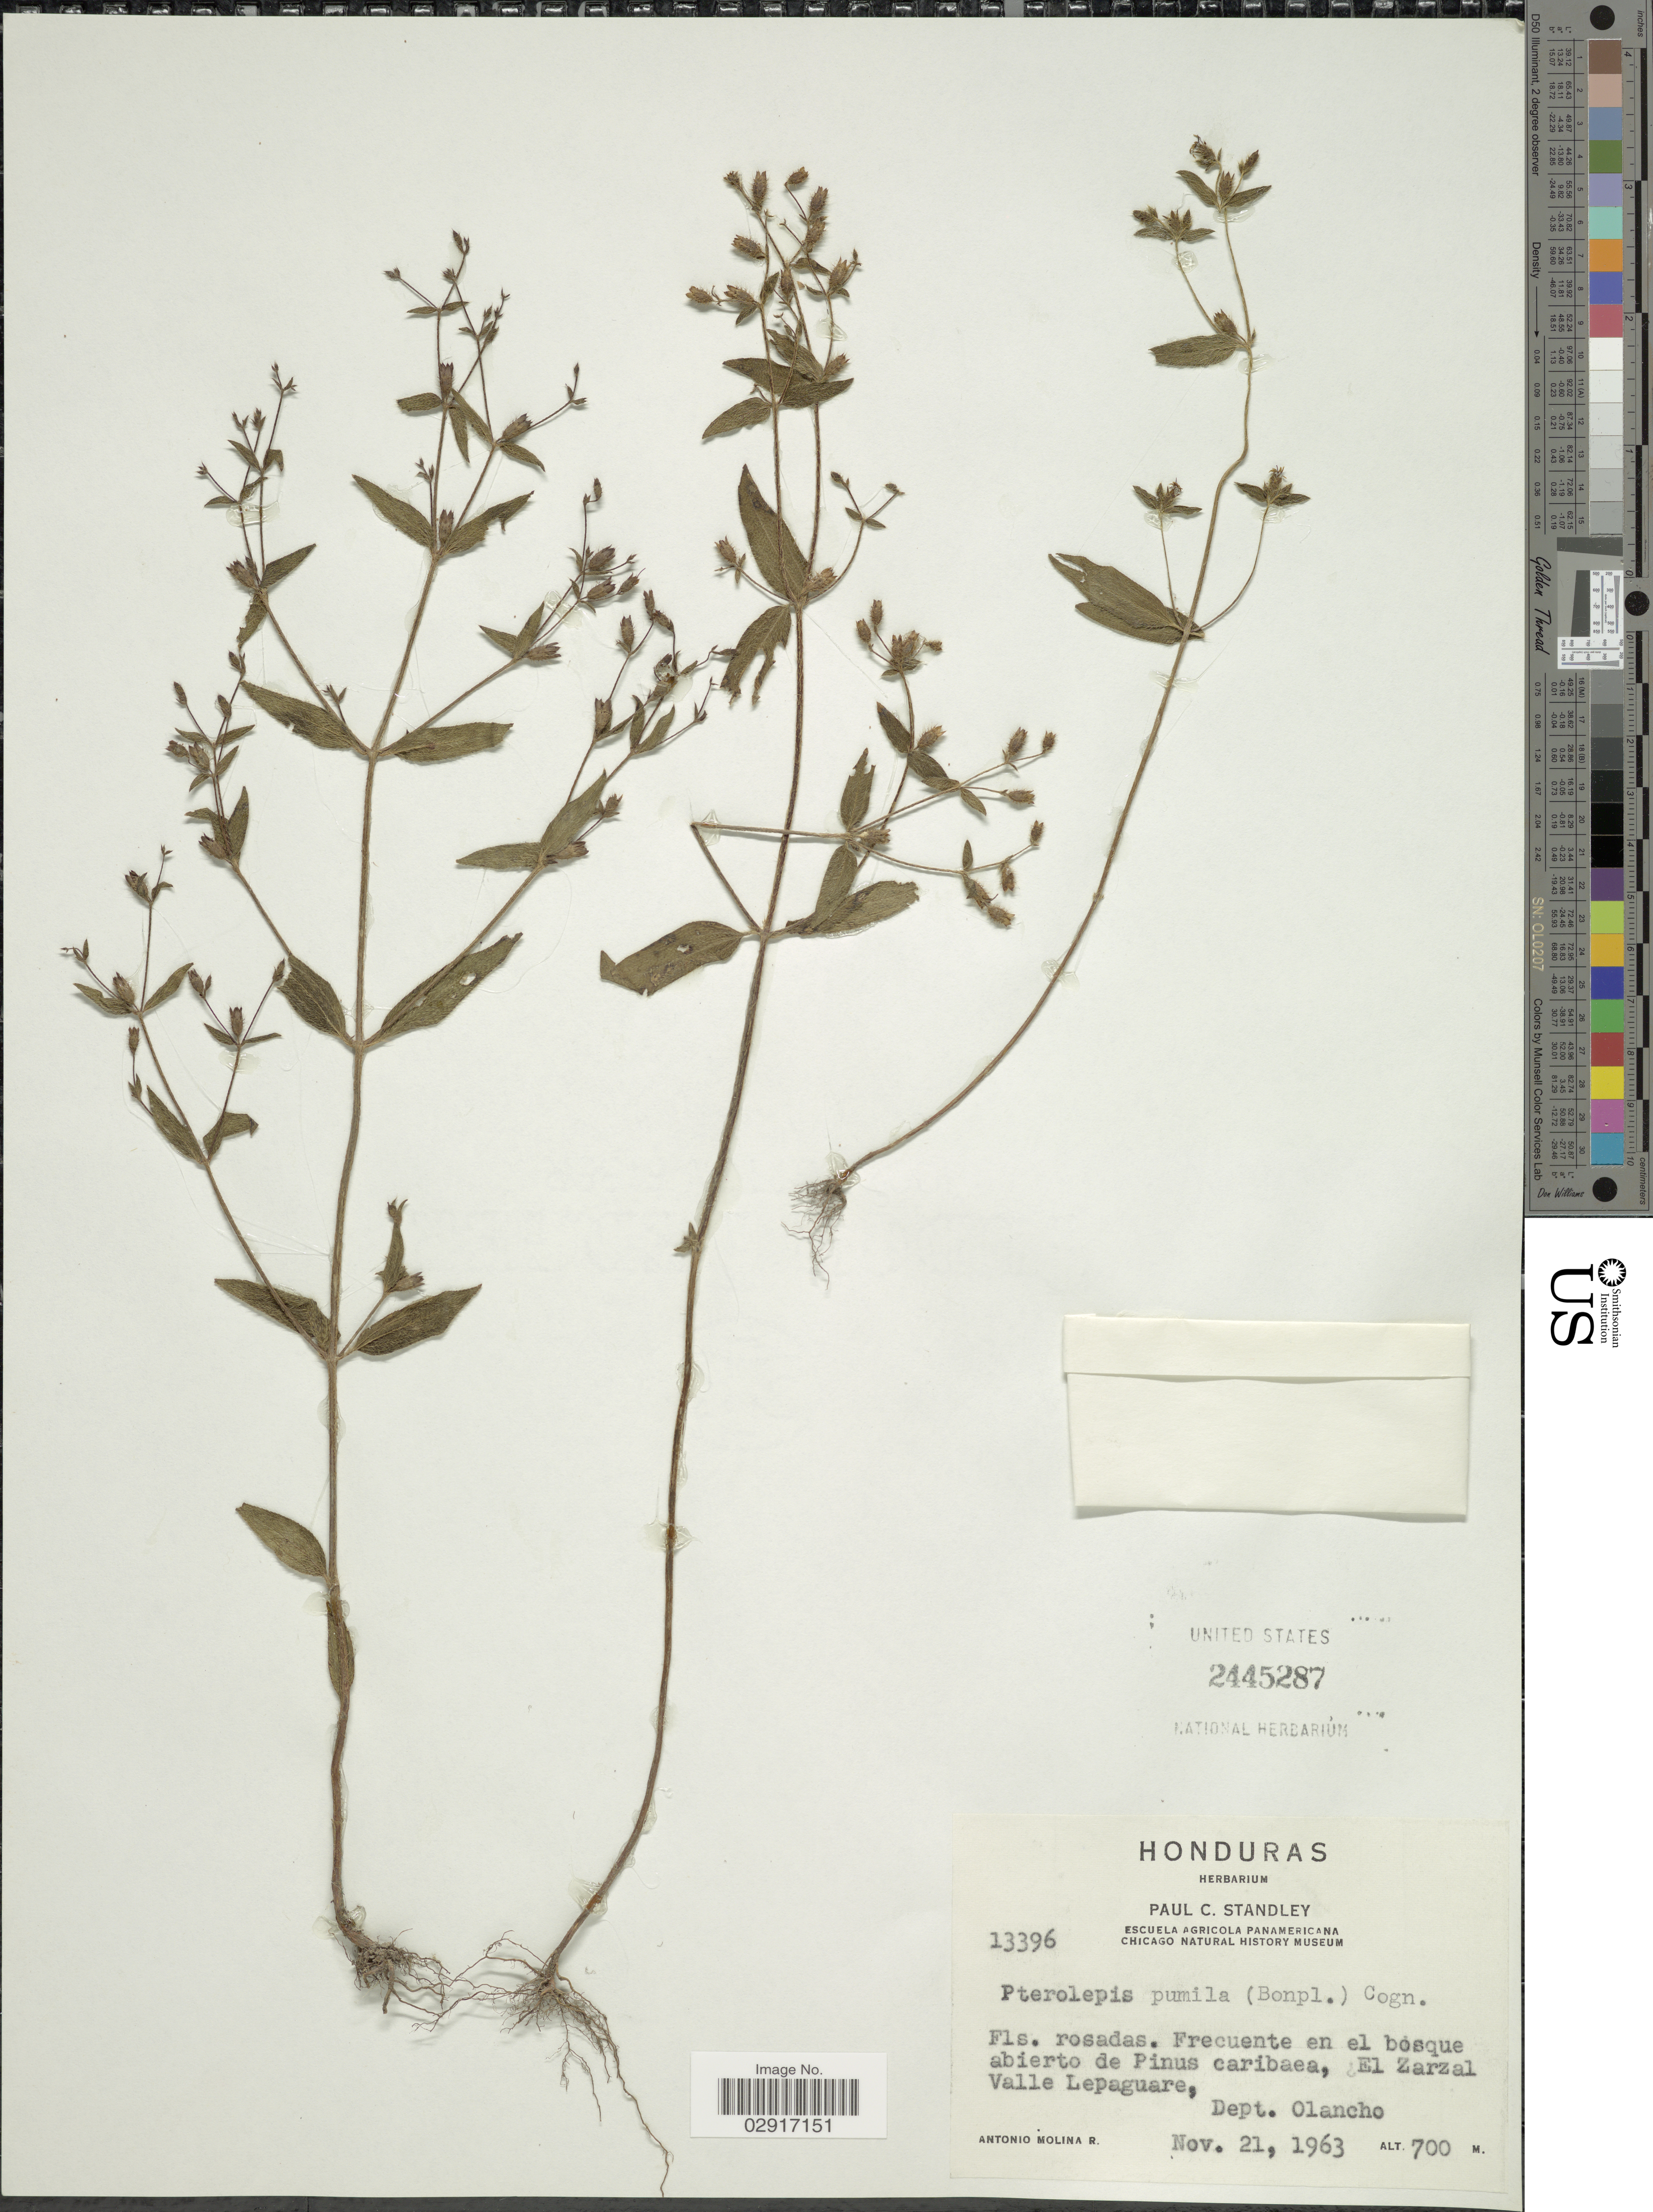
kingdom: Plantae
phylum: Tracheophyta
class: Magnoliopsida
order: Myrtales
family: Melastomataceae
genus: Pterolepis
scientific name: Pterolepis trichotoma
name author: (Rottb.) Cogn.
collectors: A. Molina R.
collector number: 13396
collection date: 1963-11-21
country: Honduras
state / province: Olancho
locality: El Zarzal Valle Lepaguare, Dept. Olancho.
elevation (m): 700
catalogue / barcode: US 2445287